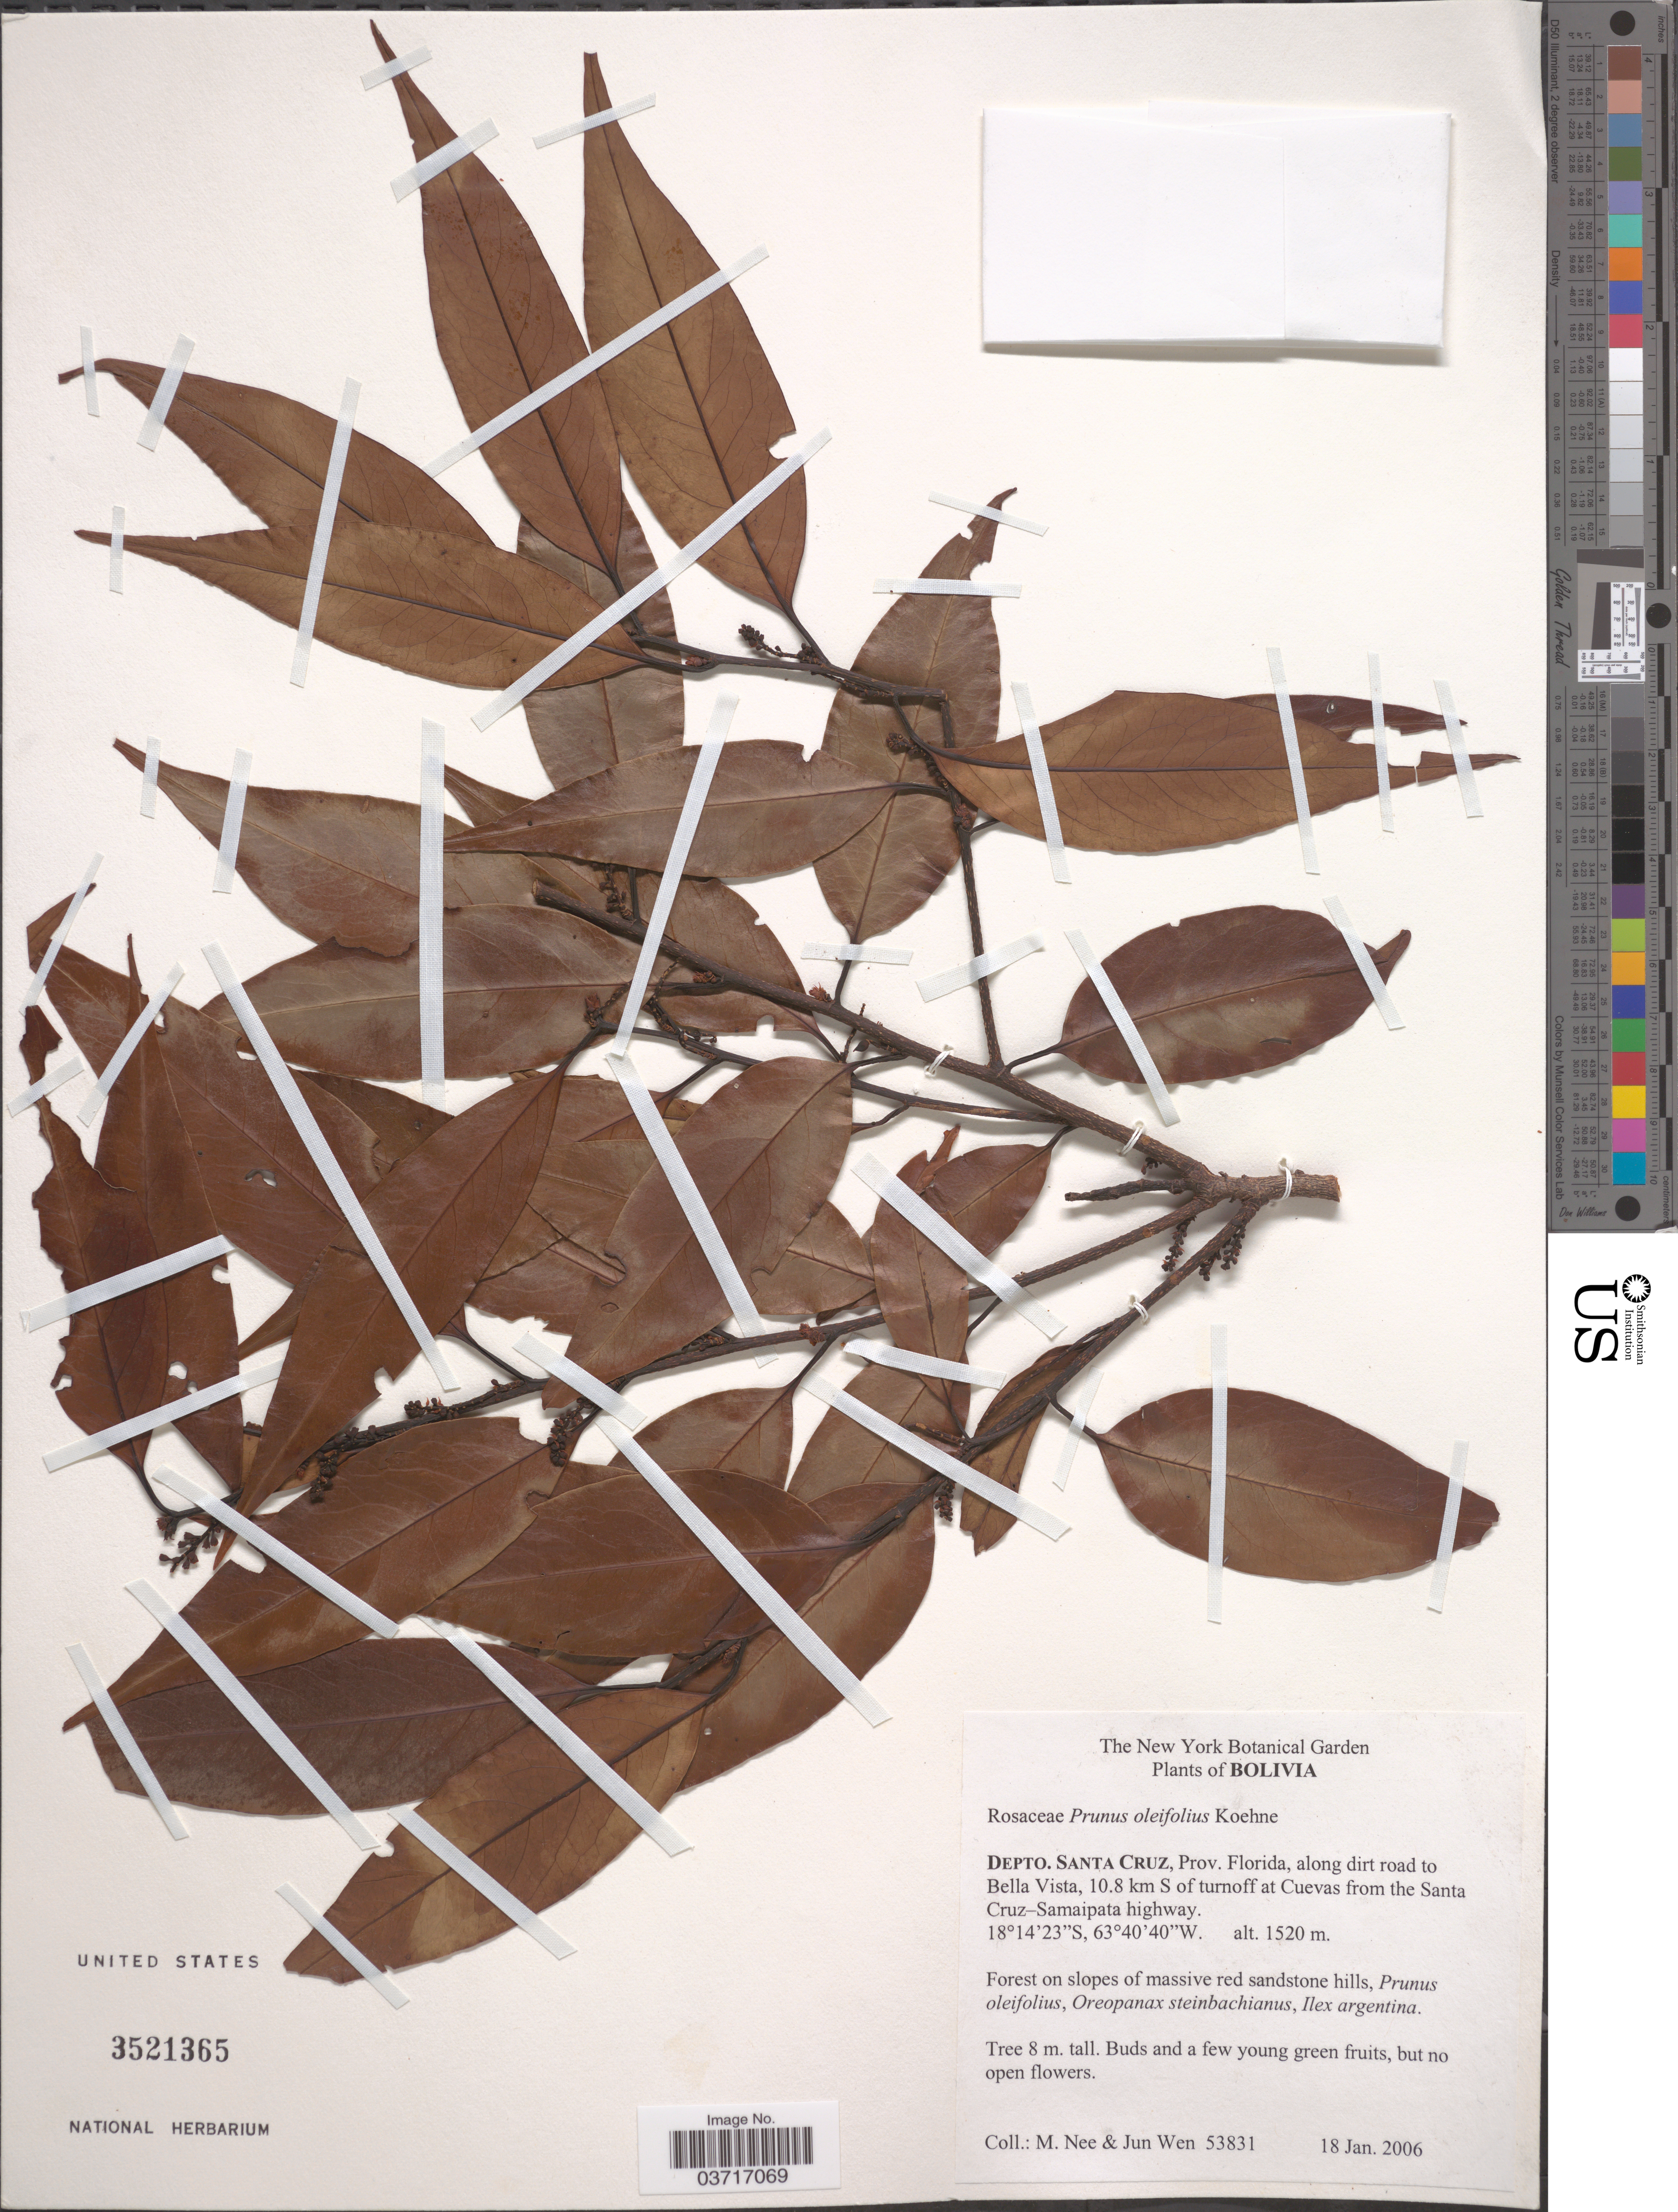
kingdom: Plantae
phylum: Tracheophyta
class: Magnoliopsida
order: Rosales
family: Rosaceae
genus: Prunus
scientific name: Prunus oleifolia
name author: Koehne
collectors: M. Nee & J. Wen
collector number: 53831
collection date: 2006-01-18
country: Bolivia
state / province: Santa Cruz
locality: Depto. Santa Cruz, Prov. Florida, along dirt road to Bella Vista, 10.8 km S of turnoff at Cuevas from the Santa Cruz-Samaipata highway.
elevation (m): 1520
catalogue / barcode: US 3521365